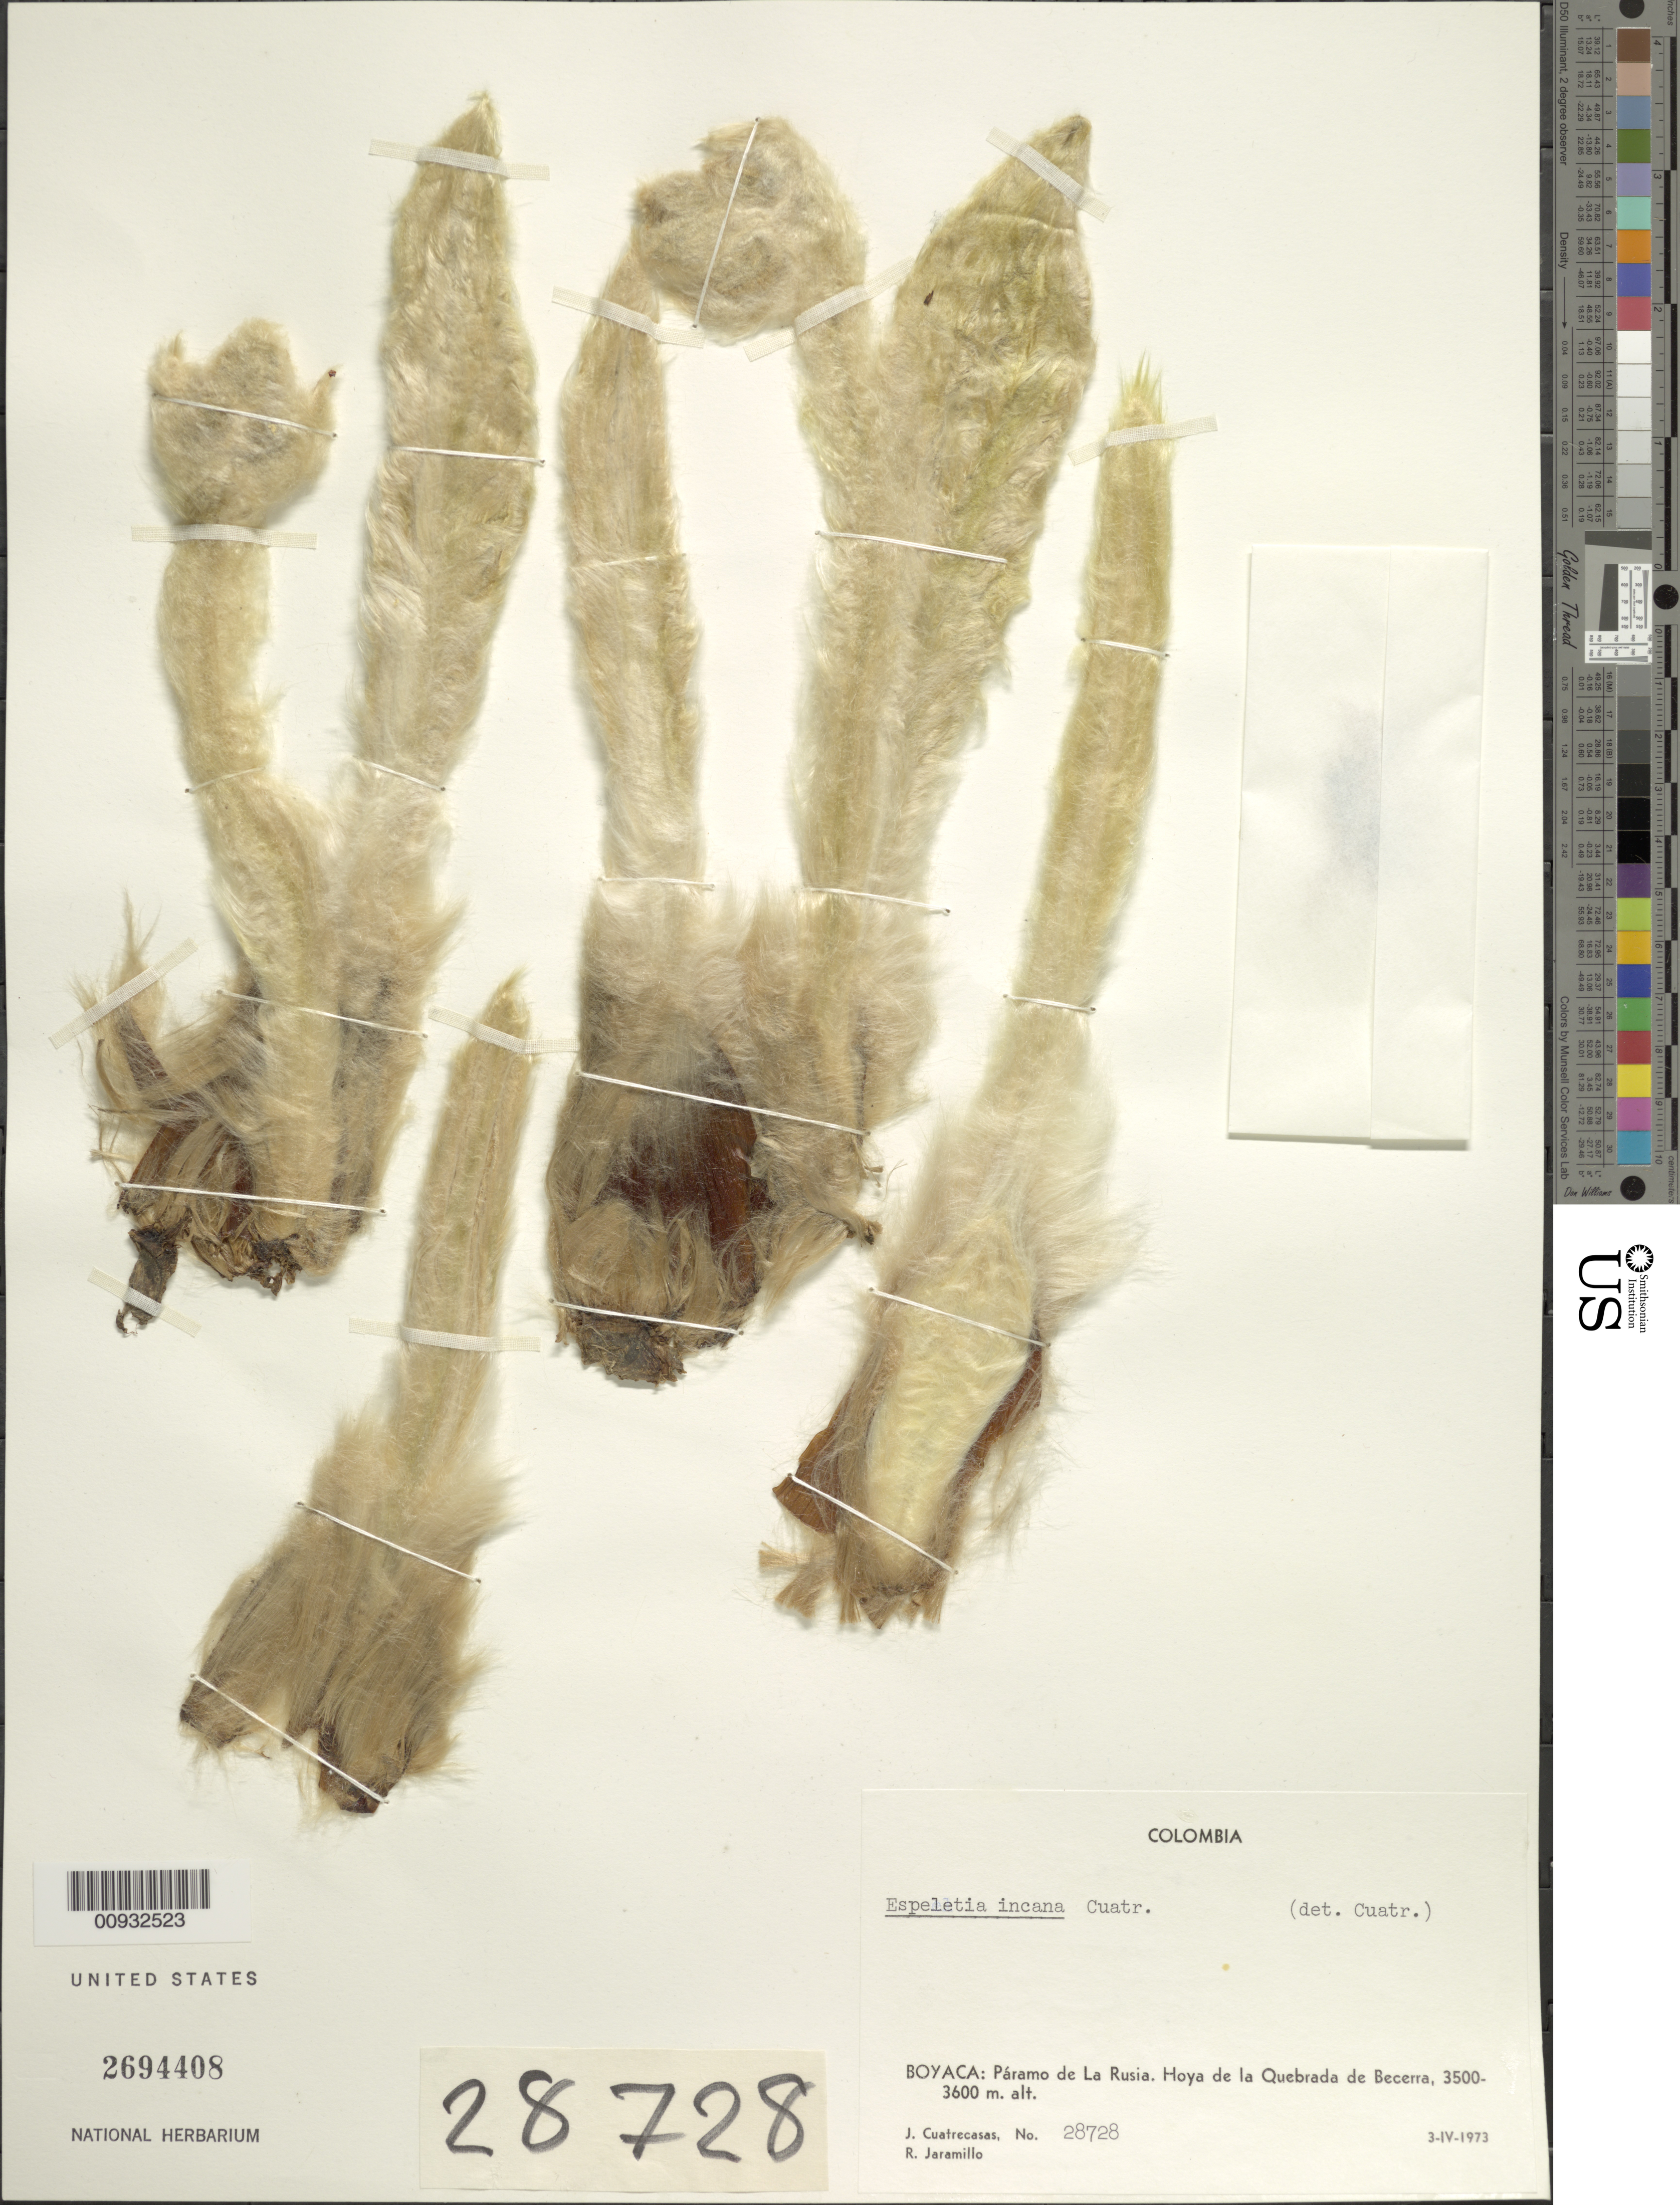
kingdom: Plantae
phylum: Tracheophyta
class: Magnoliopsida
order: Asterales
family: Asteraceae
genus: Espeletia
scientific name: Espeletia incana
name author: Cuatrec.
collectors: J. Cuatrecasas & R. Jaramillo M.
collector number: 28728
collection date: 1973-04-03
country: Colombia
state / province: Boyacá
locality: P. de la Rusia. Hoya de la Quebrada de Becerra.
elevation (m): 3500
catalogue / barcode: US 2694408